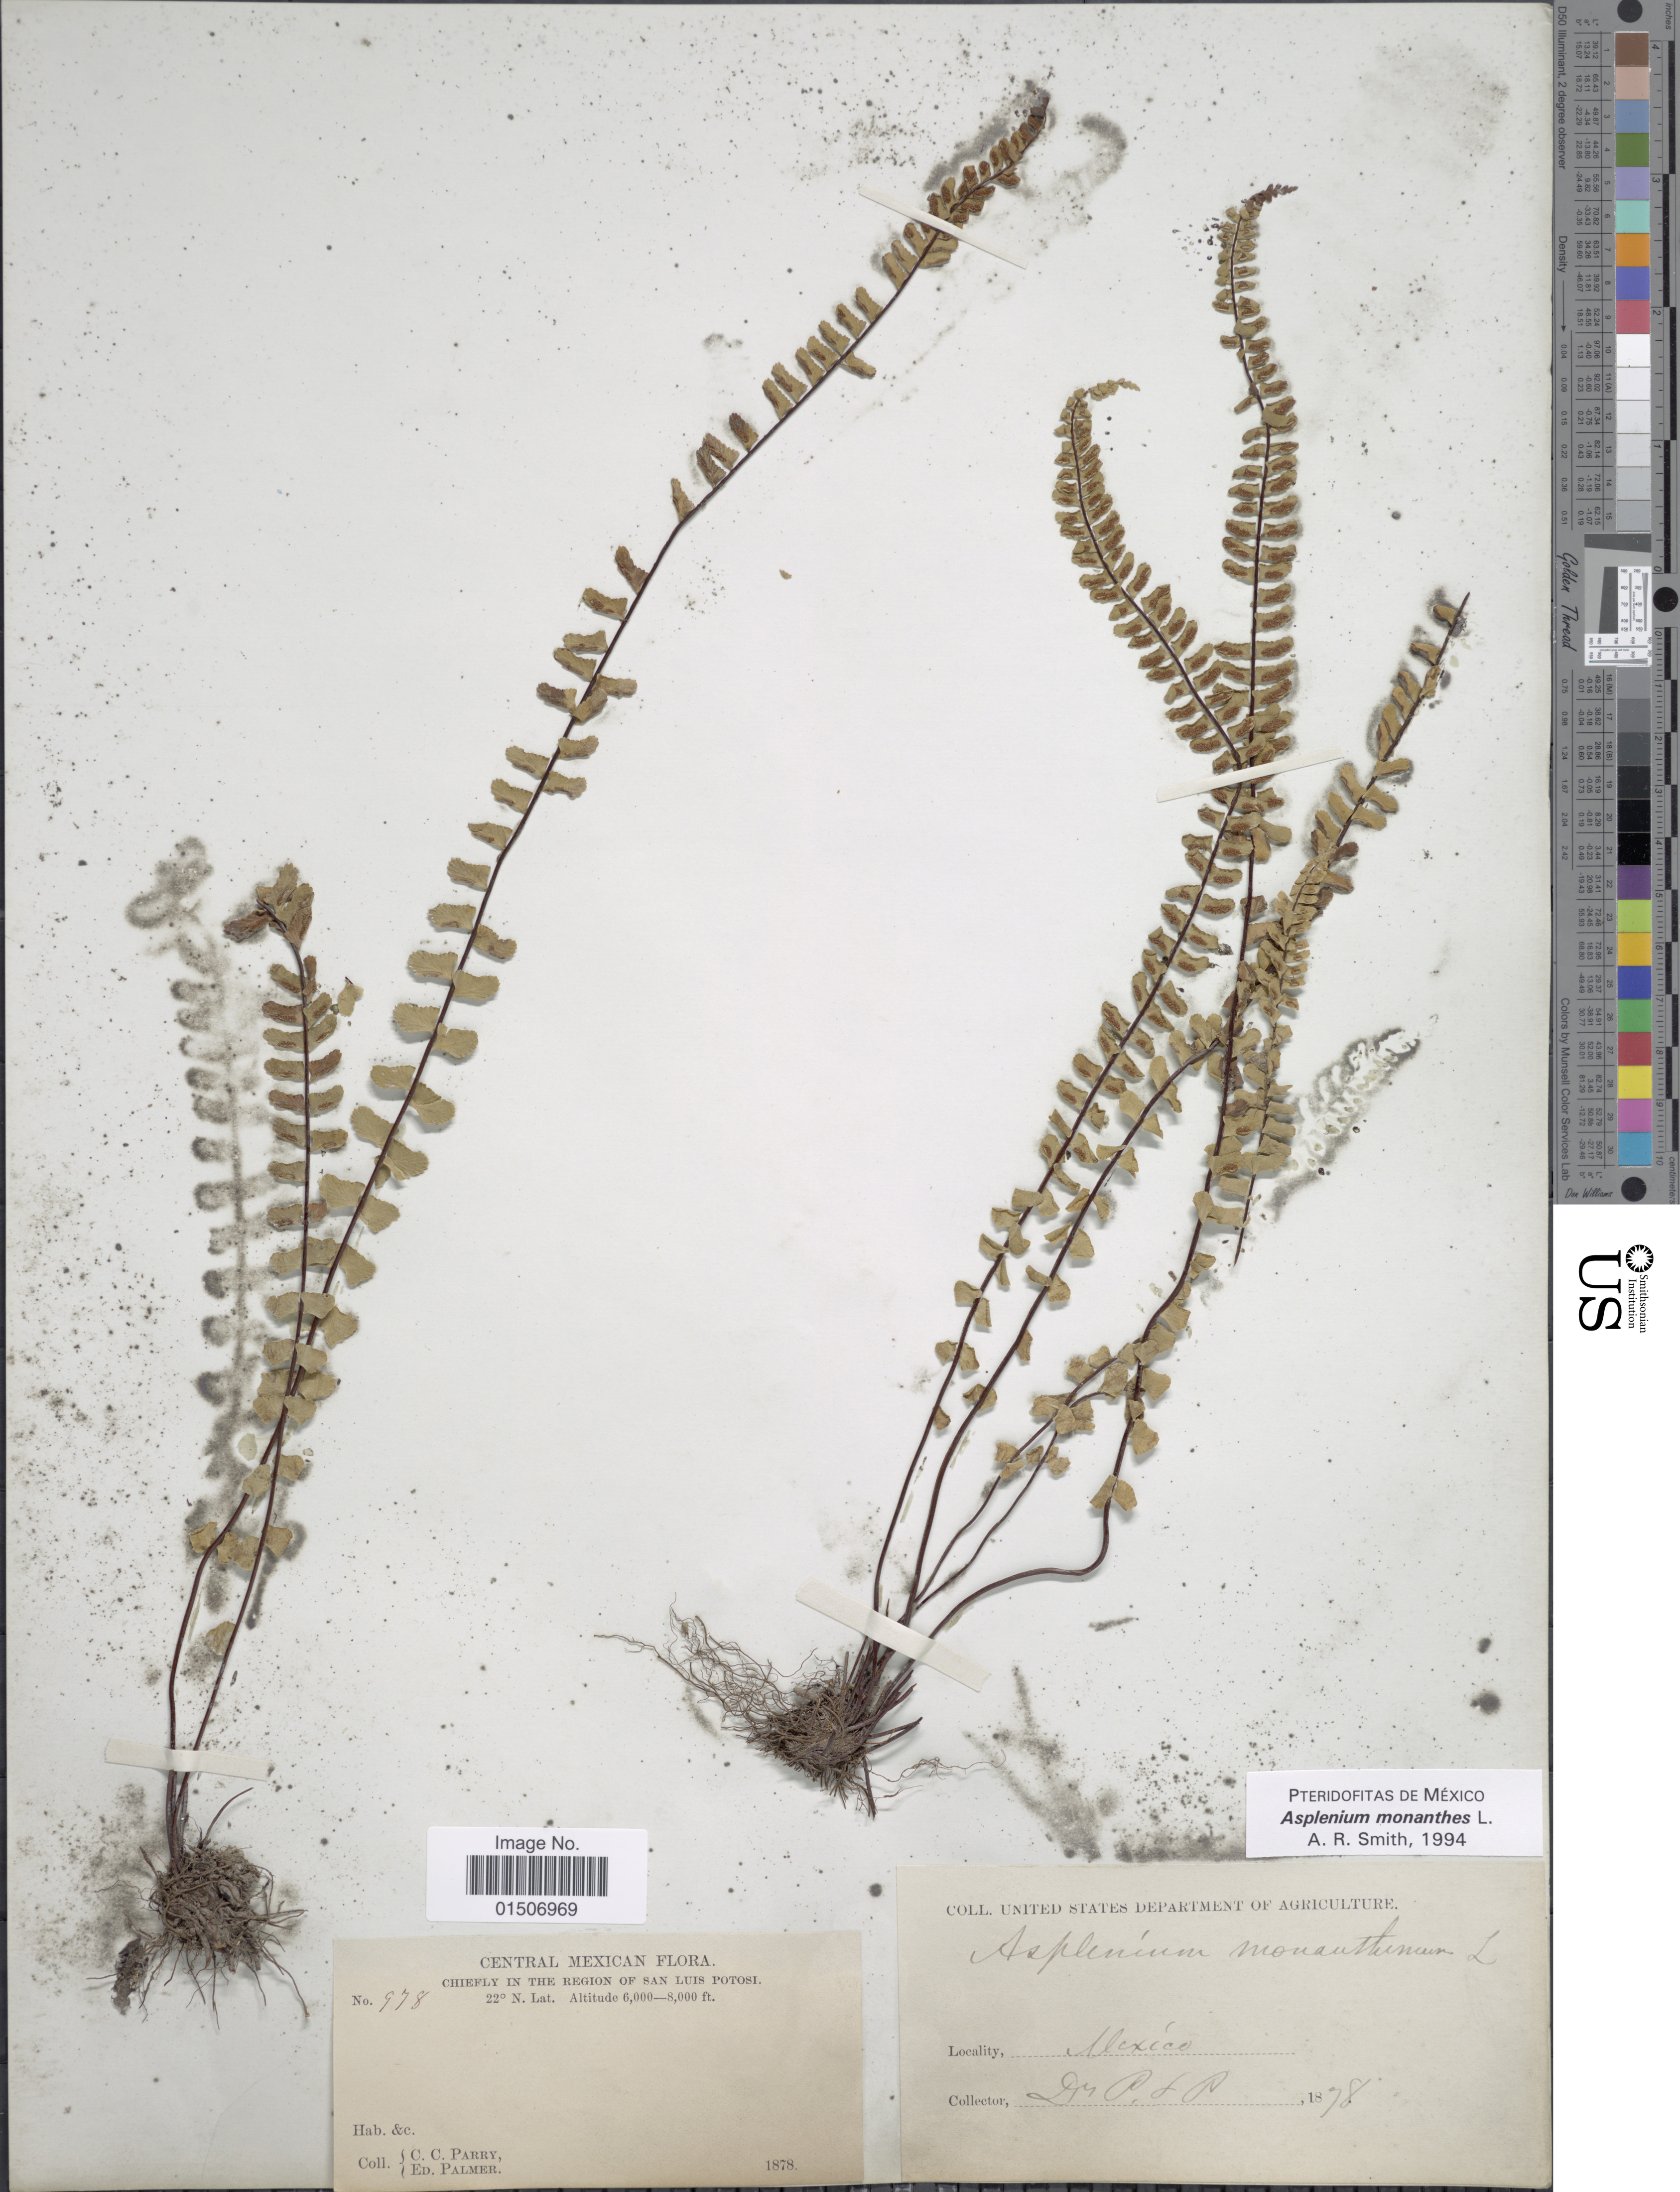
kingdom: Plantae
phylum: Tracheophyta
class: Polypodiopsida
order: Polypodiales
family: Aspleniaceae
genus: Asplenium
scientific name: Asplenium monanthes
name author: L.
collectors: C. C. Parry & E. Palmer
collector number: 978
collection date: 1878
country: Mexico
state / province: San Luis Potosí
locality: Central Mexican, Chiefly in the region of San Luis Potosi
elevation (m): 1829